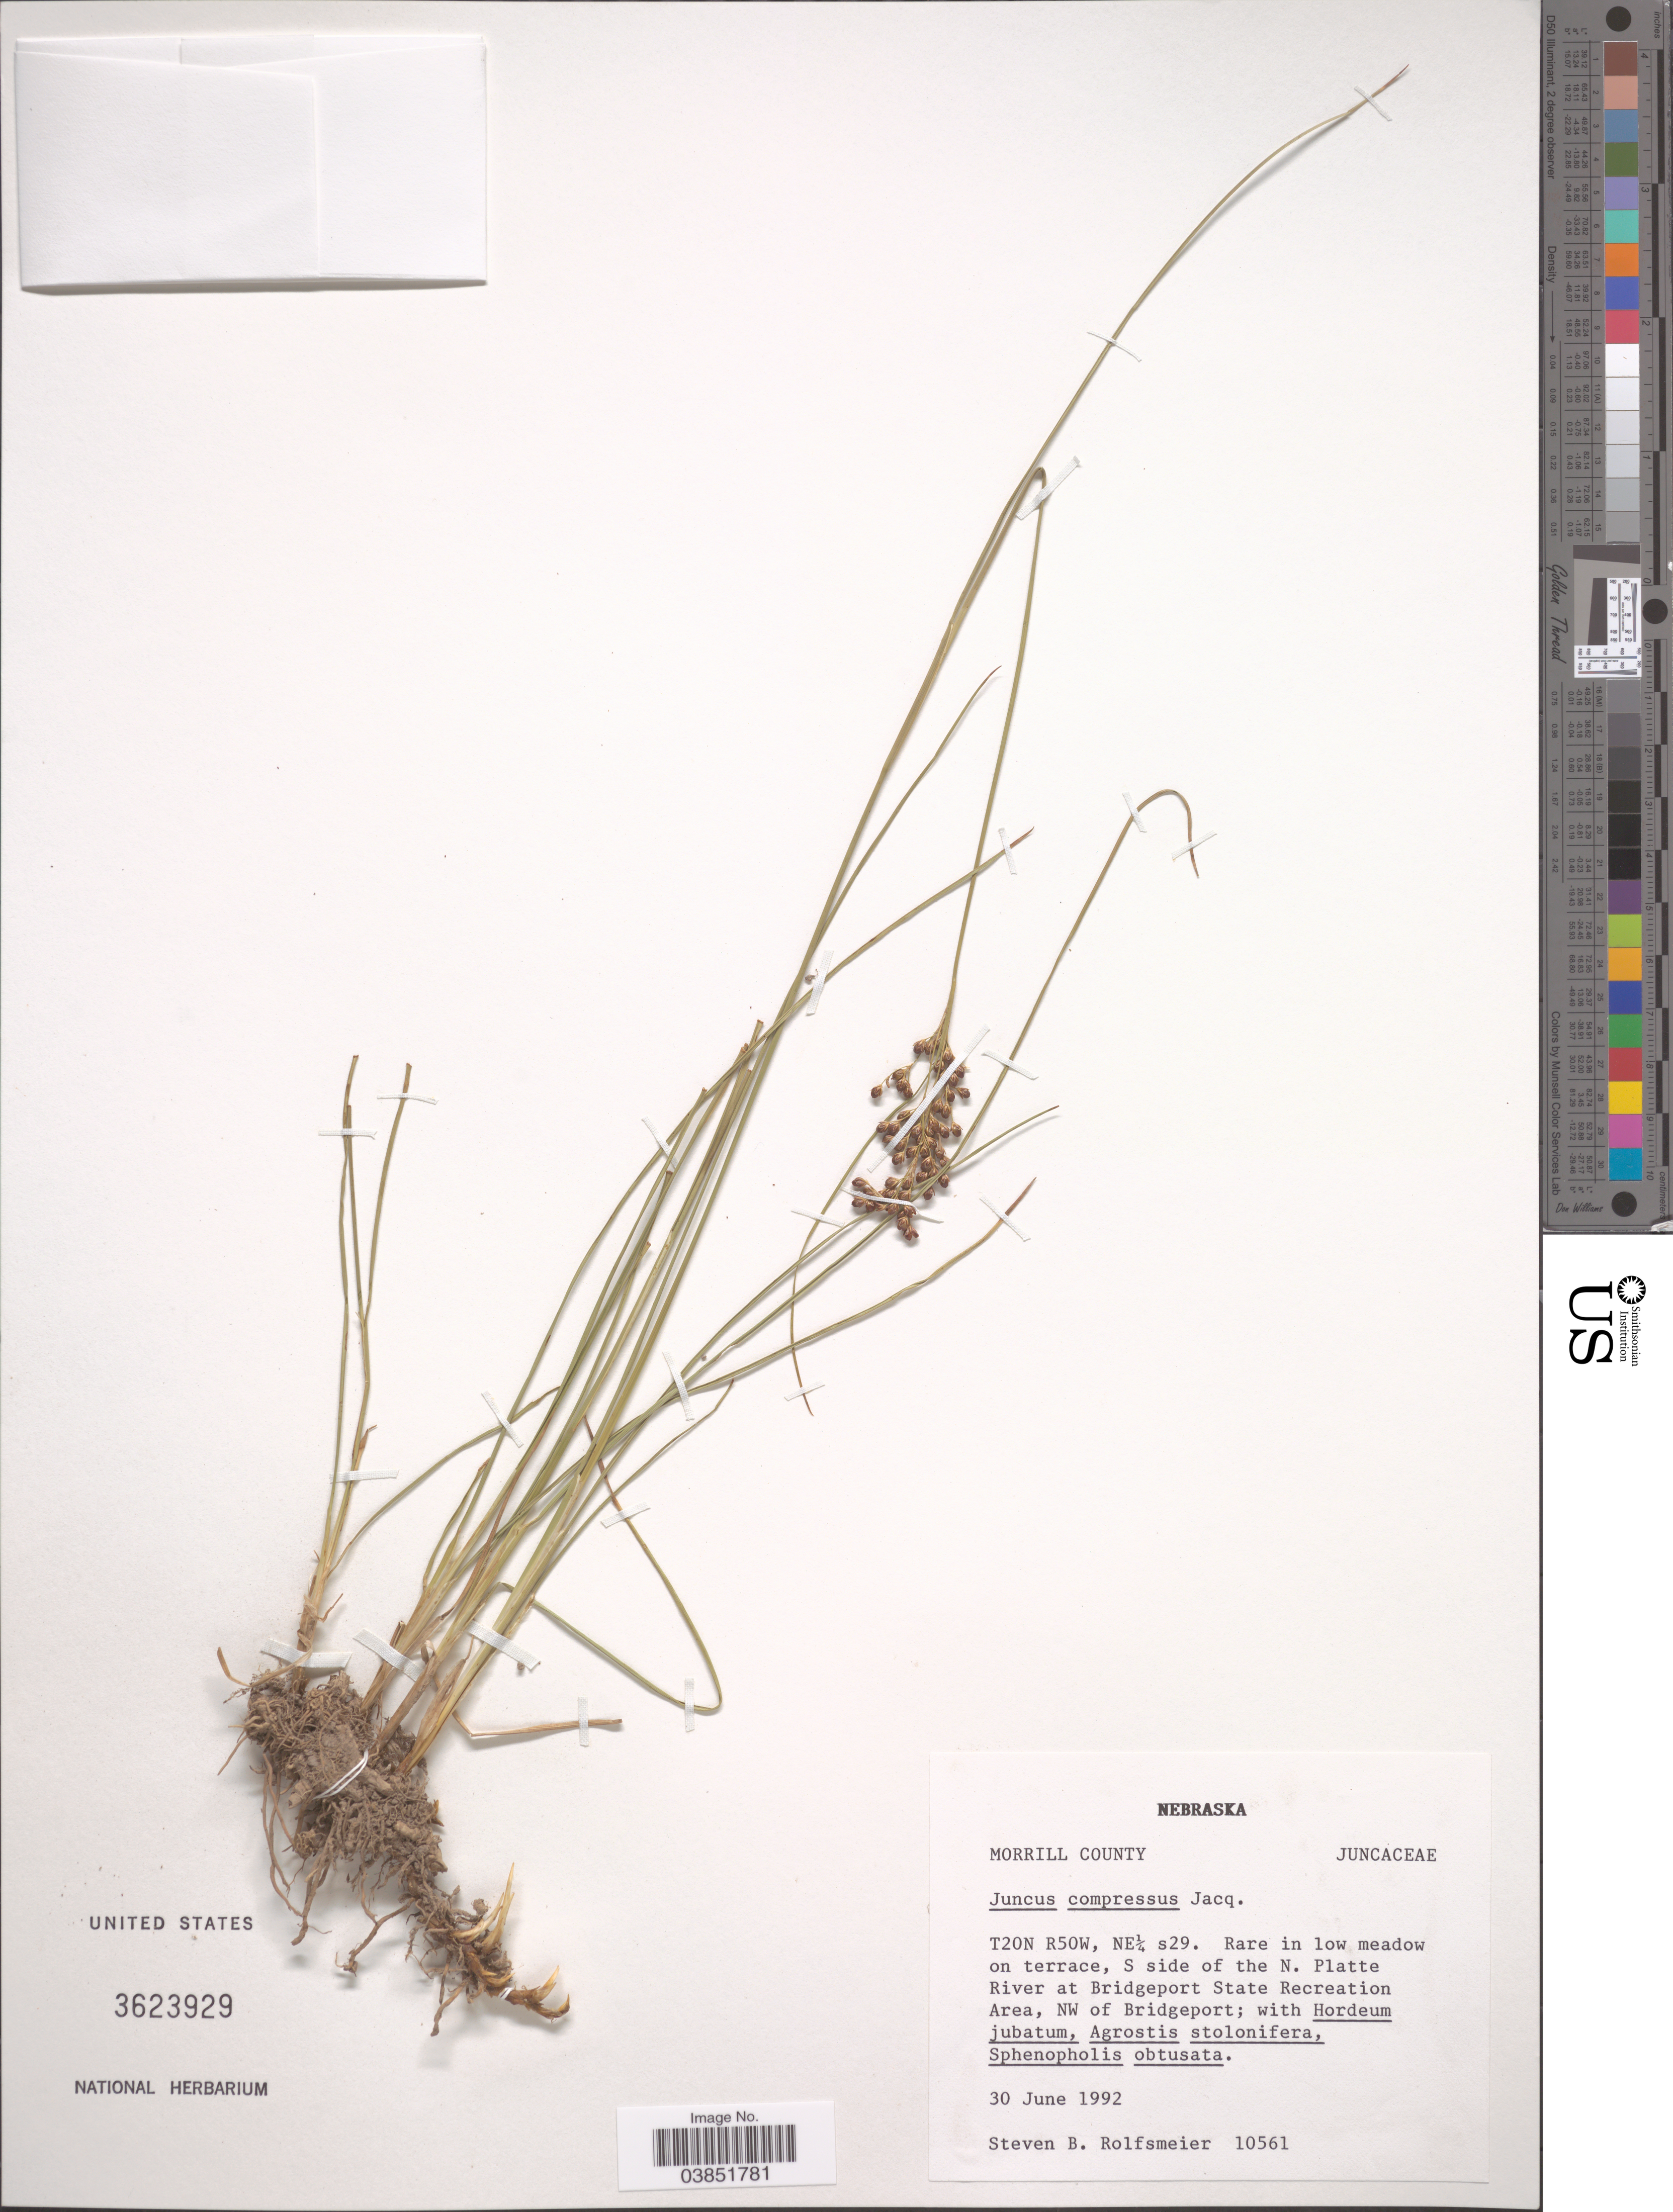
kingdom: Plantae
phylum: Tracheophyta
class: Liliopsida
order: Poales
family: Juncaceae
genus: Juncus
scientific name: Juncus compressus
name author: Jacq.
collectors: S. Rolfsmeier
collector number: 10561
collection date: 1992-06-30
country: United States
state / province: Nebraska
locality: Morrill County. T20N, R50W, NE¼ s29. S side of the N. Platte River at Bridgeport State Recreation Area, NW of Bridgeport.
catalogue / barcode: US 3623929